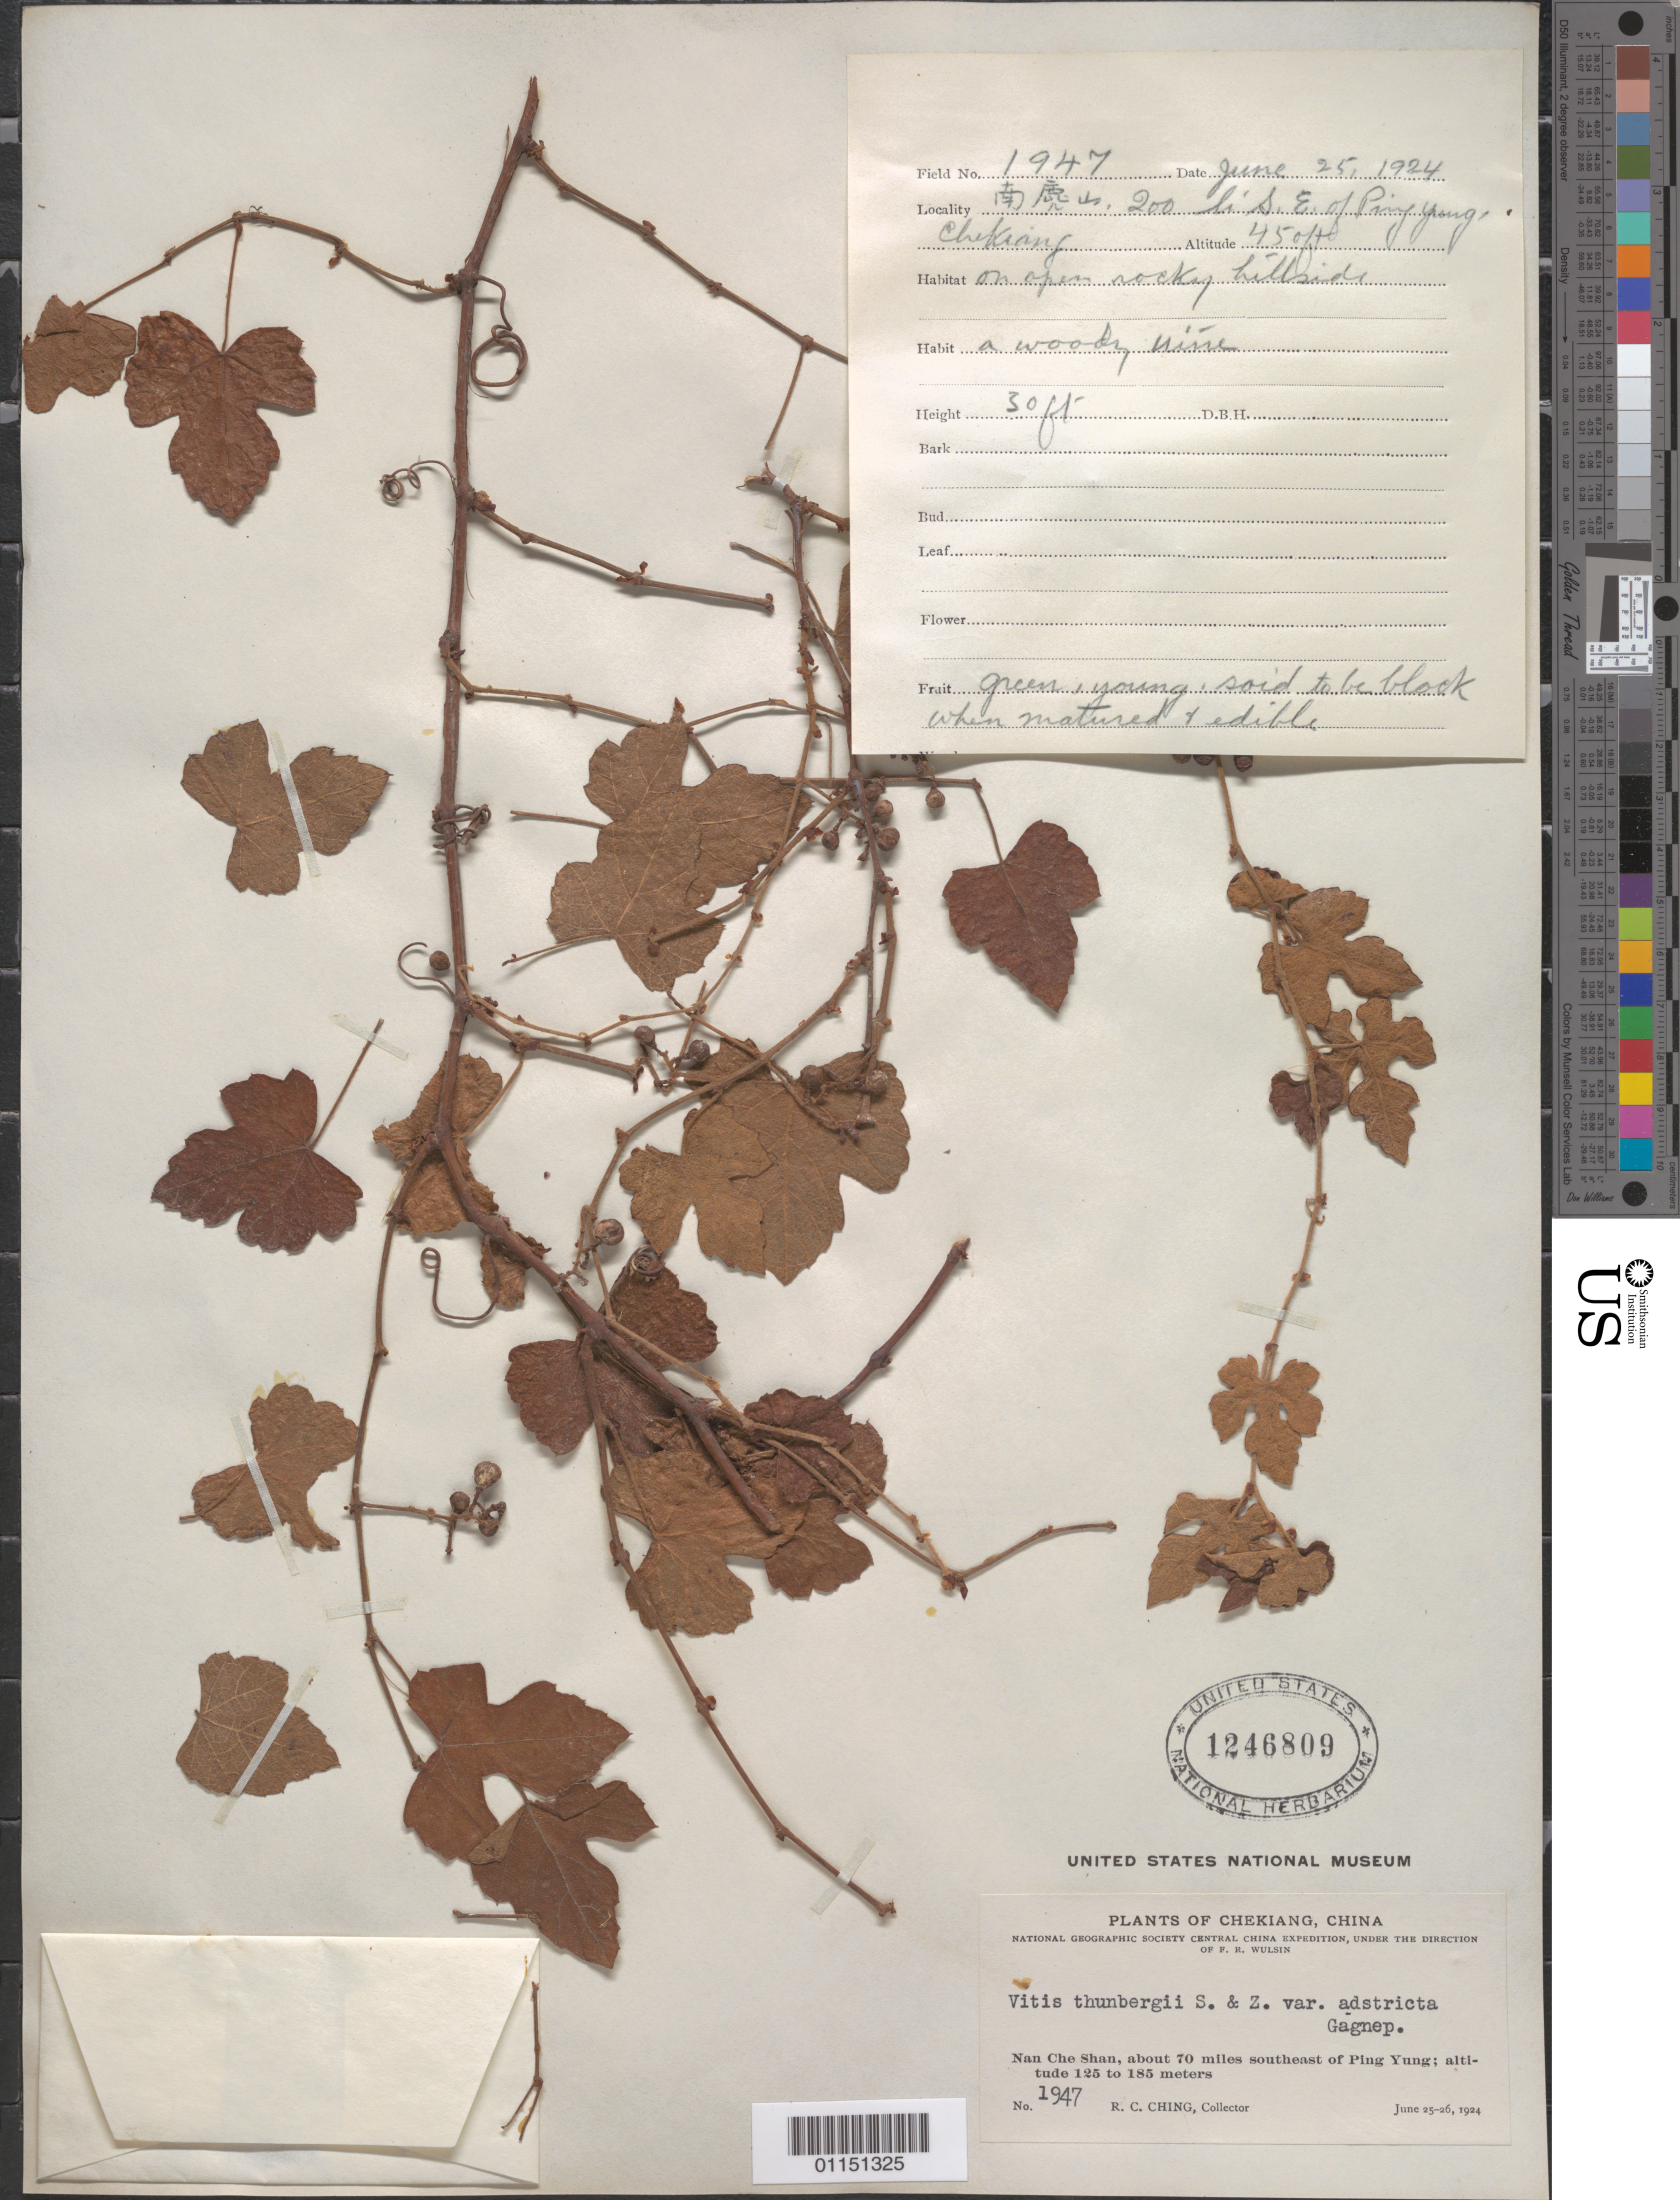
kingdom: Plantae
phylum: Tracheophyta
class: Magnoliopsida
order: Vitales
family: Vitaceae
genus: Vitis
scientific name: Vitis thunbergii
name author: Siebold & Zucc.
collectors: R. C. Ching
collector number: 1947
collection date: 1924-06-25/1924-06-26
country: China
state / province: Zhejiang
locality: Nan Che Shan, about 70 mi S of Ping Yung.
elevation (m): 125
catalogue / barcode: US 1246809